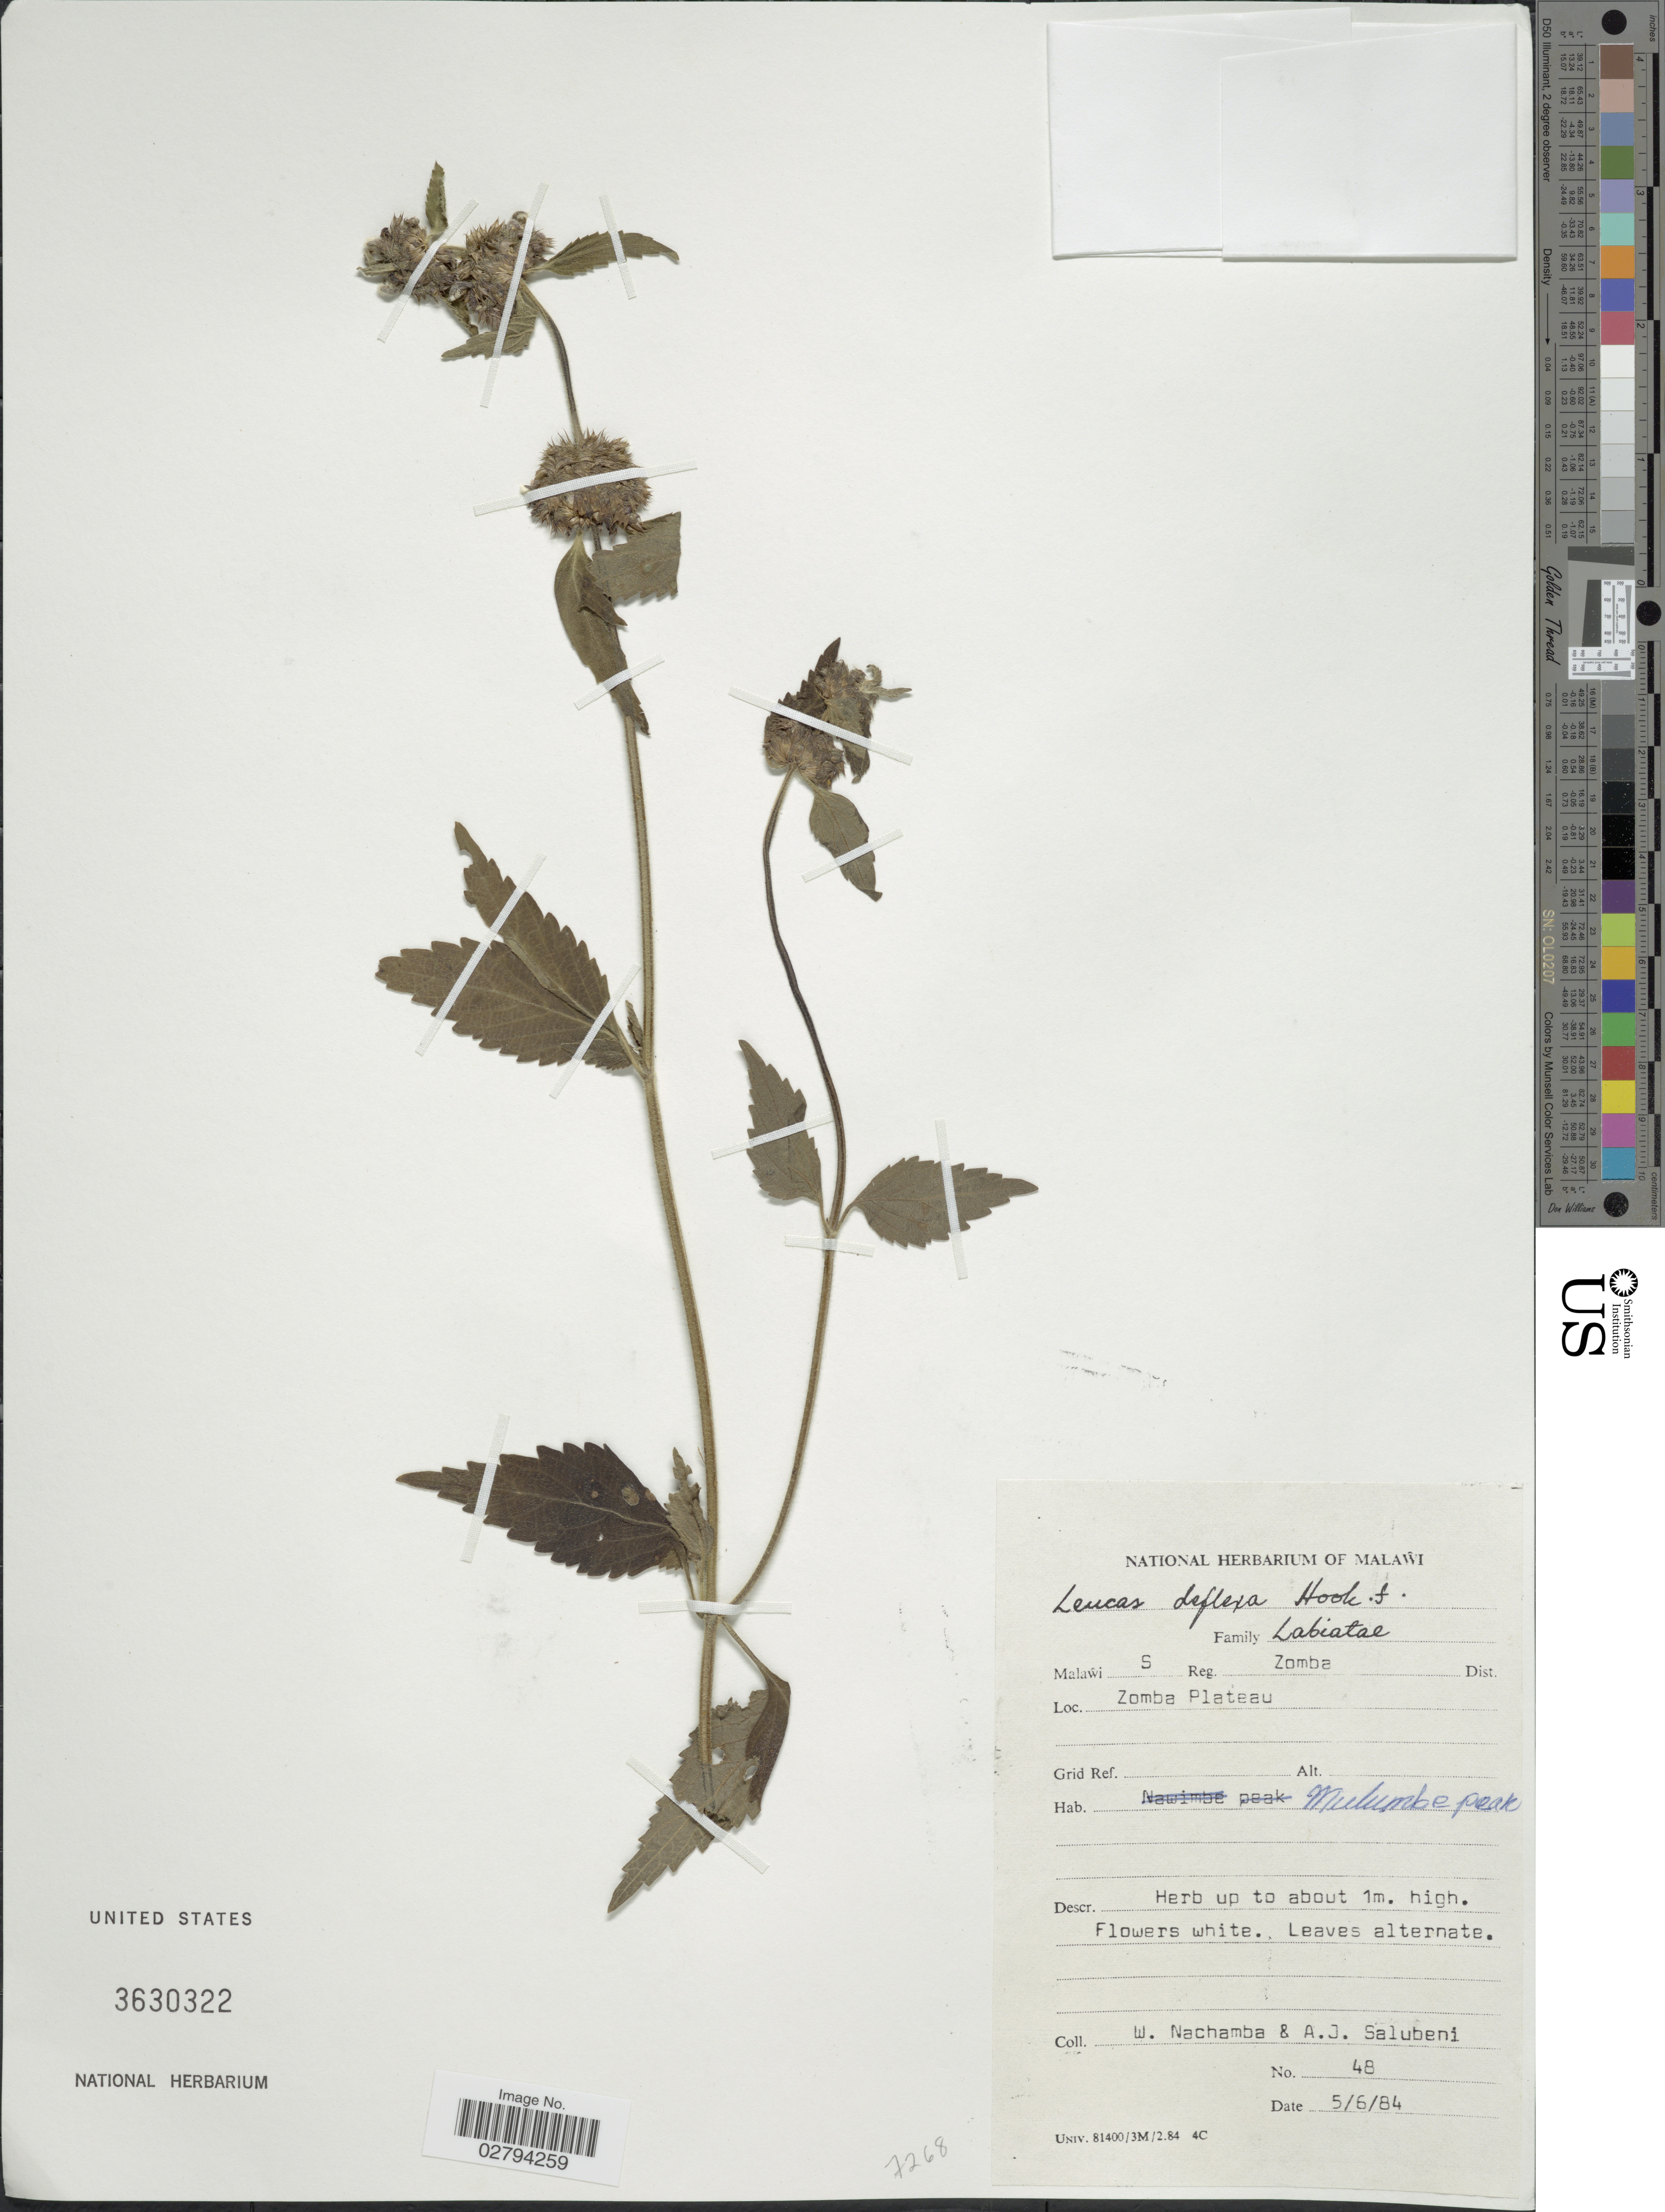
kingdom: Plantae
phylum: Tracheophyta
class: Magnoliopsida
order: Lamiales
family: Lamiaceae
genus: Leucas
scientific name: Leucas deflexa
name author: Hook. f.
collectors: W. Nachamba & A. J. Salubeni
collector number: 48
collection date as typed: Transcribed d/m/y: 5/6/84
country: Malawi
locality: Malawi S Reg. Zomba Dist. Zomba Plateau, Mulumbe Peak.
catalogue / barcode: US 3630322